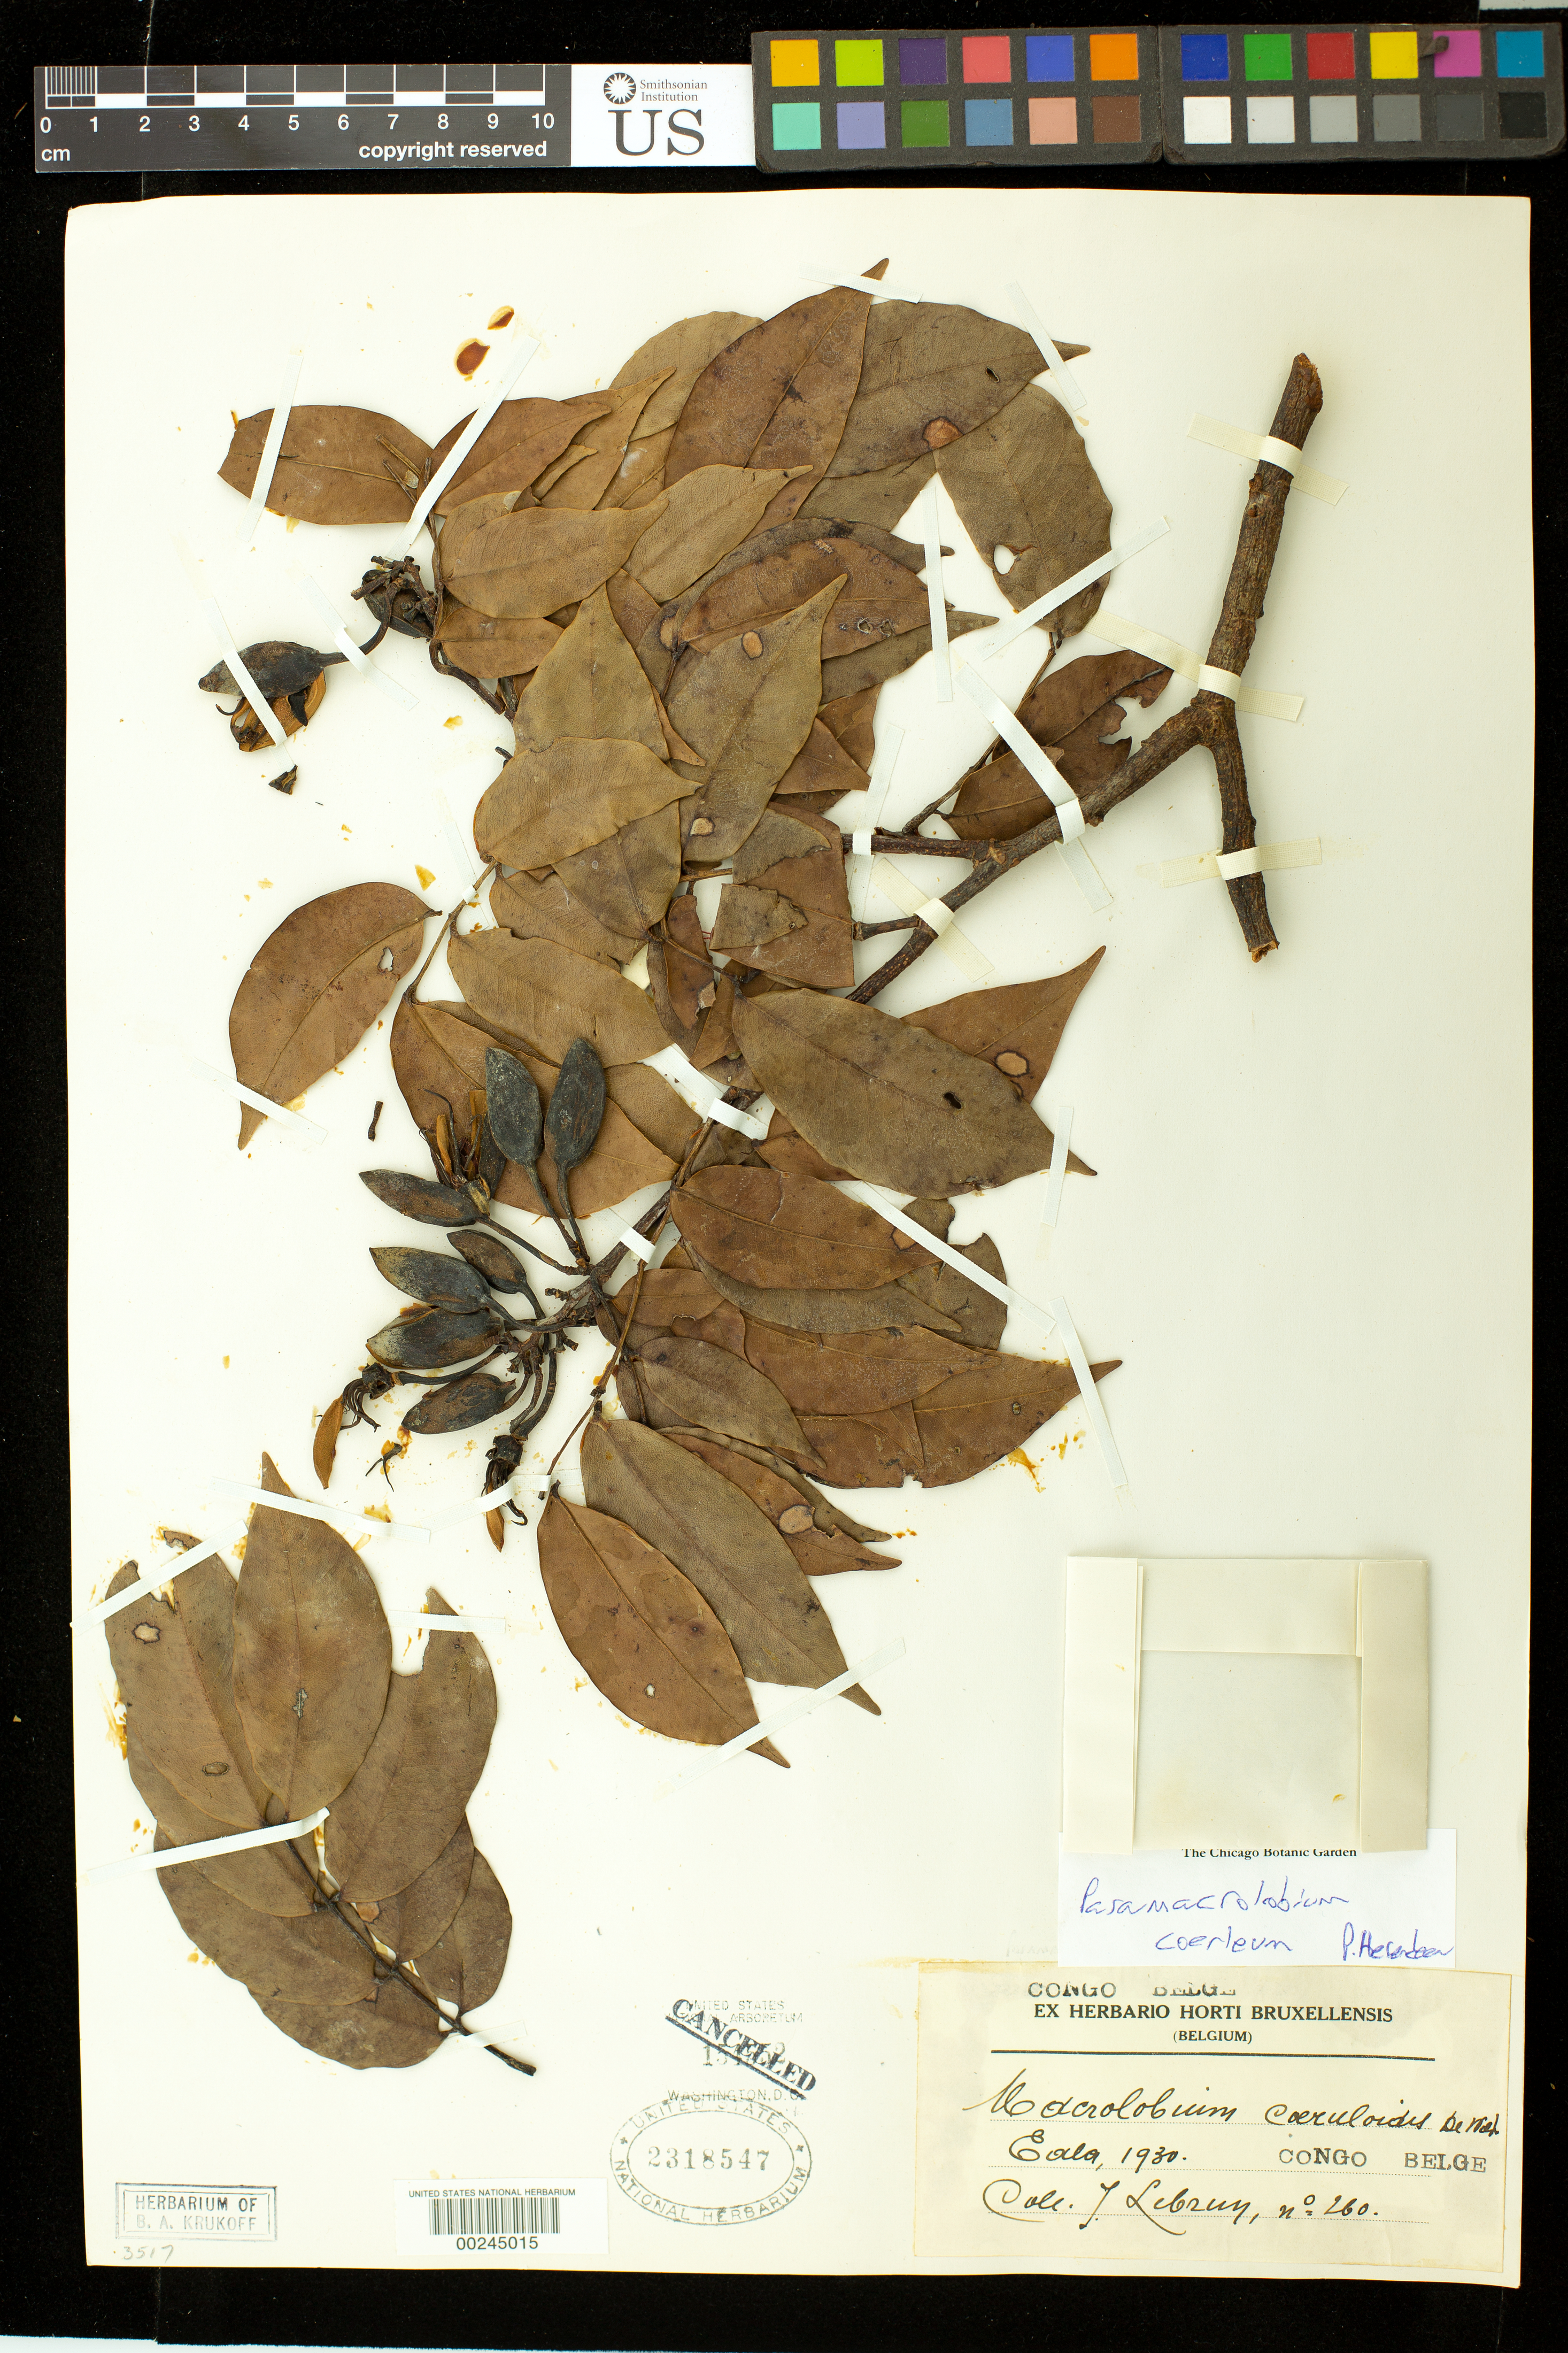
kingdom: Plantae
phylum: Tracheophyta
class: Magnoliopsida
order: Fabales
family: Fabaceae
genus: Macrolobium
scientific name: Macrolobium coeruleum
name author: (Taub.) Harms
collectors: J. A. Lebrun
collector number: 260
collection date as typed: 1930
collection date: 1930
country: Congo, Democratic Republic of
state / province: Équateur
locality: Eala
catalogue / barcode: US 2318547